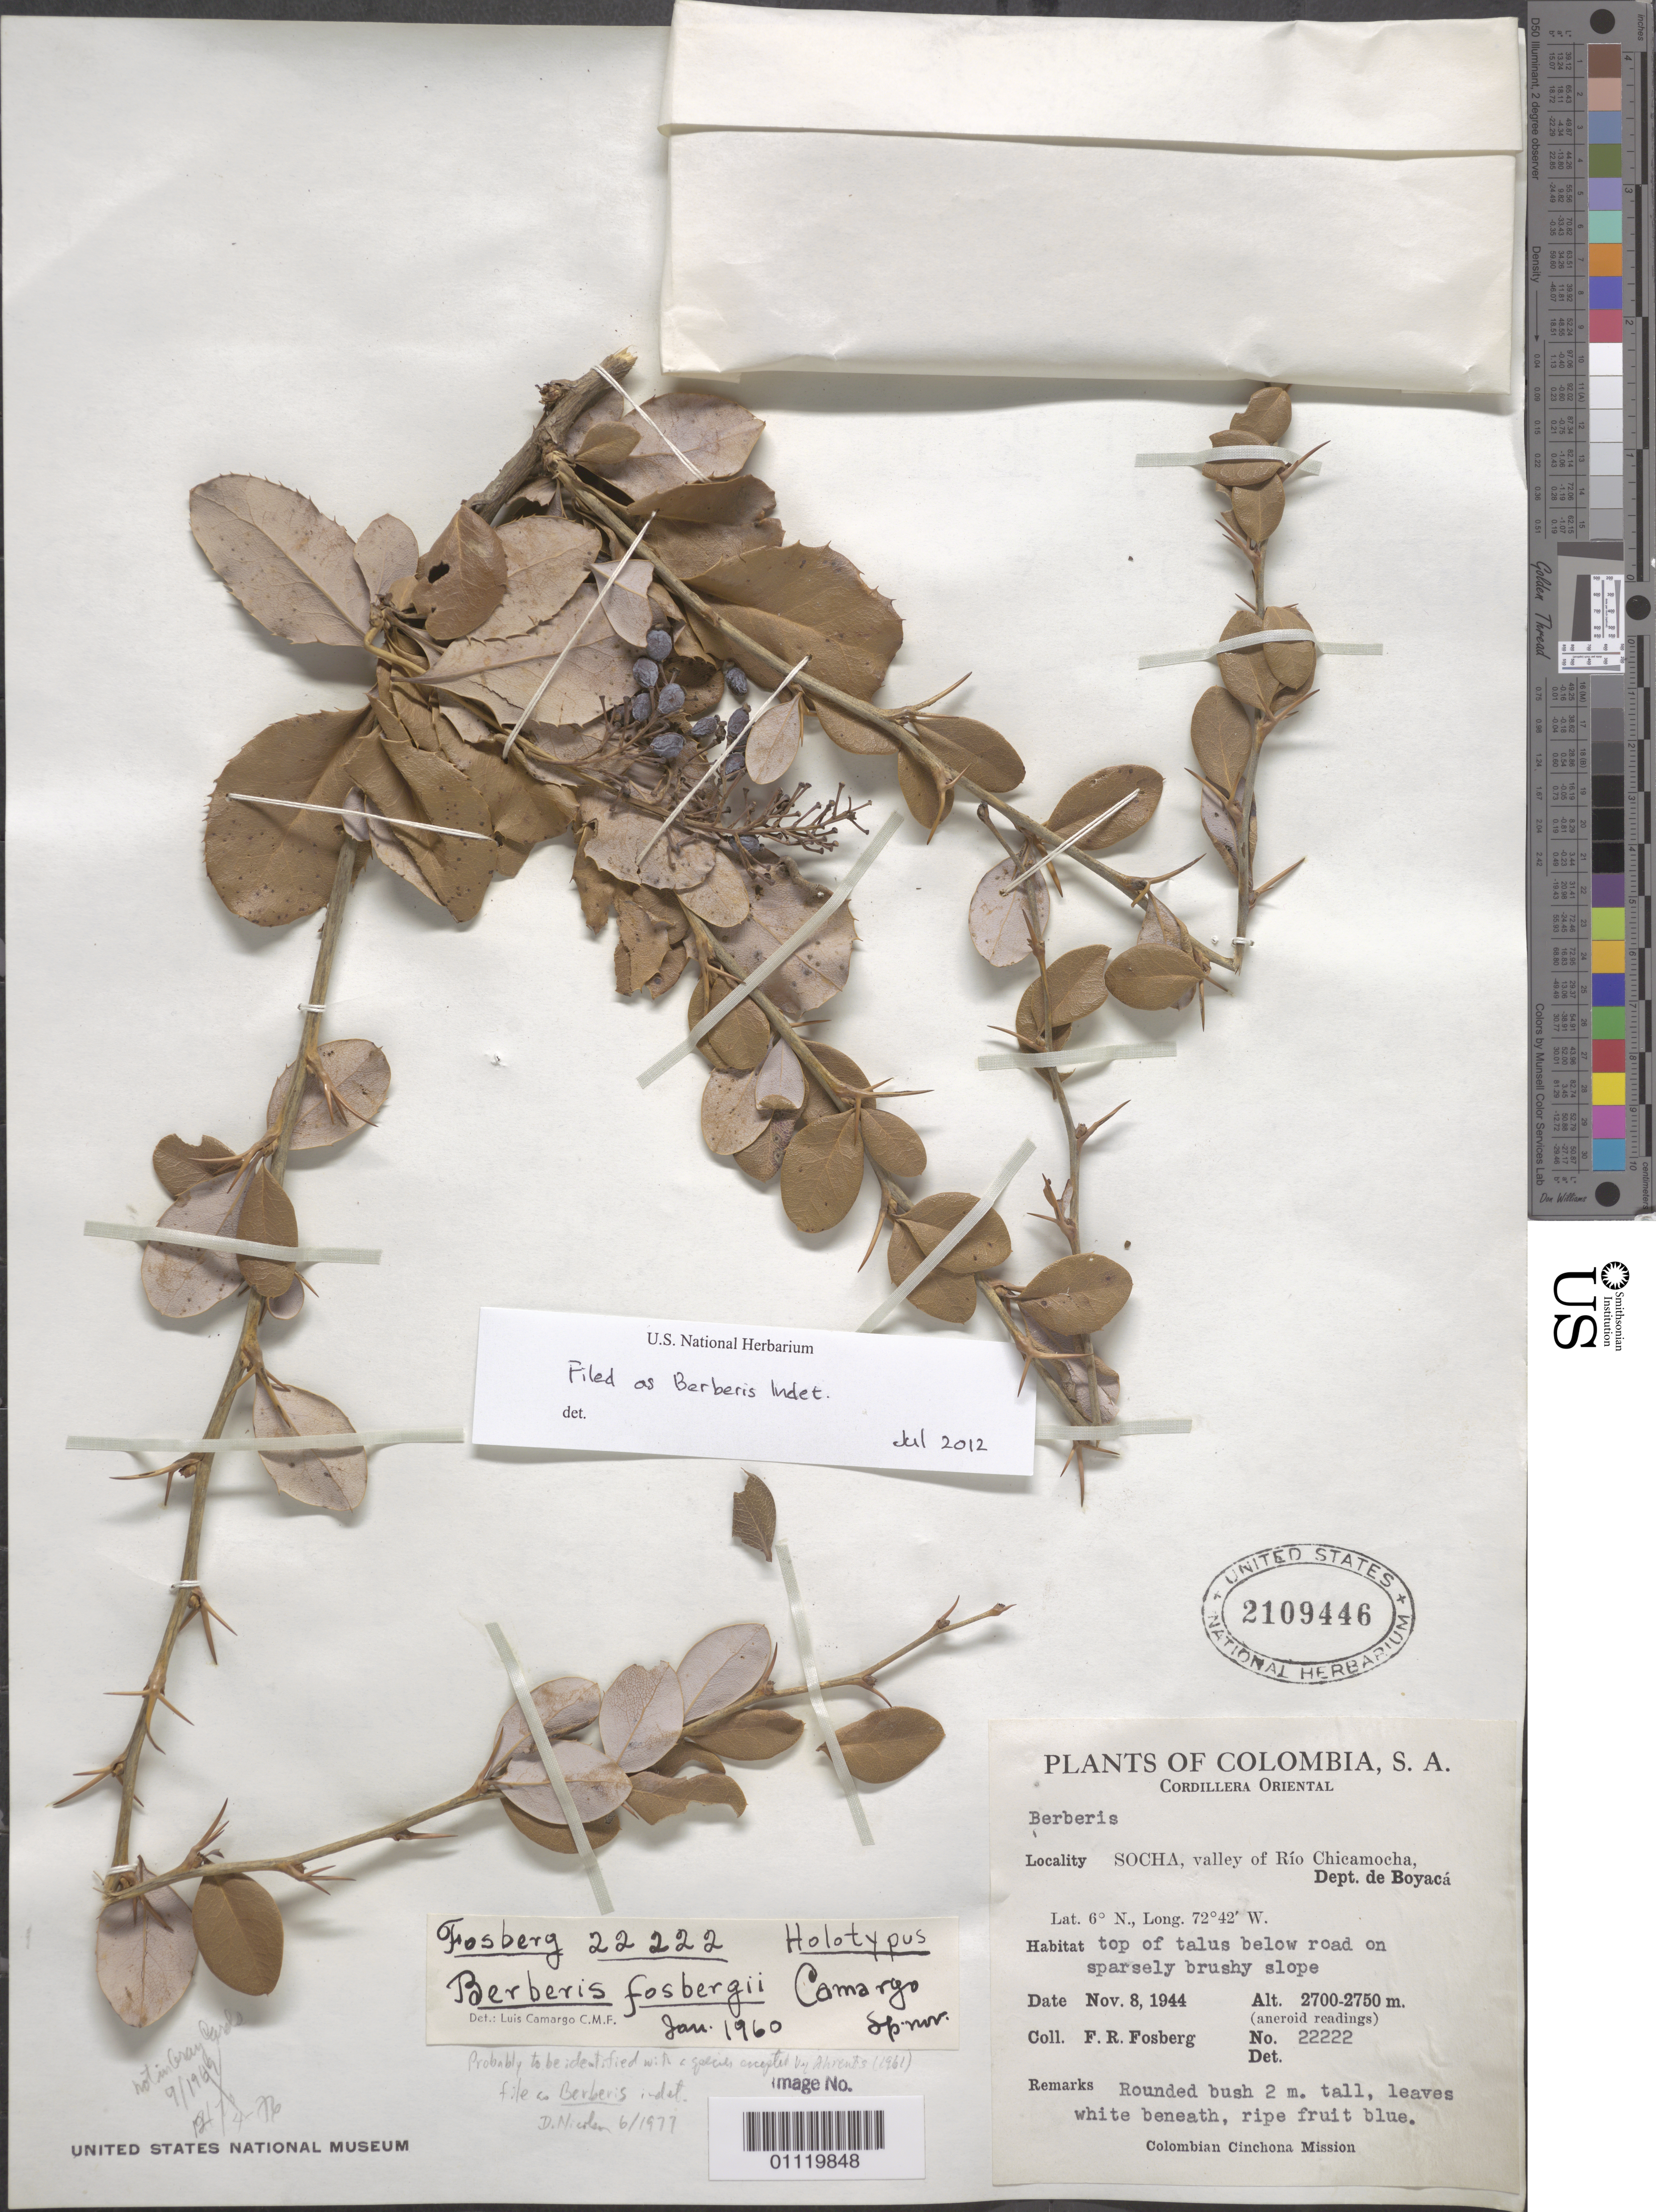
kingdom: Plantae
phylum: Tracheophyta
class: Magnoliopsida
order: Ranunculales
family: Berberidaceae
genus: Berberis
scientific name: Berberis sp.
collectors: F. R. Fosberg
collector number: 22222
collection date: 1944-11-08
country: Colombia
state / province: Boyacá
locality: Cordillera Oriental: Socha, valley of Rio Chicamocha.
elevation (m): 2700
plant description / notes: Specimen annotated by L. Camargo (1960) as holotype of "Berberis fosbergii Camargo sp. nov.", apparently an ined. name never published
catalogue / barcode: US 2109446